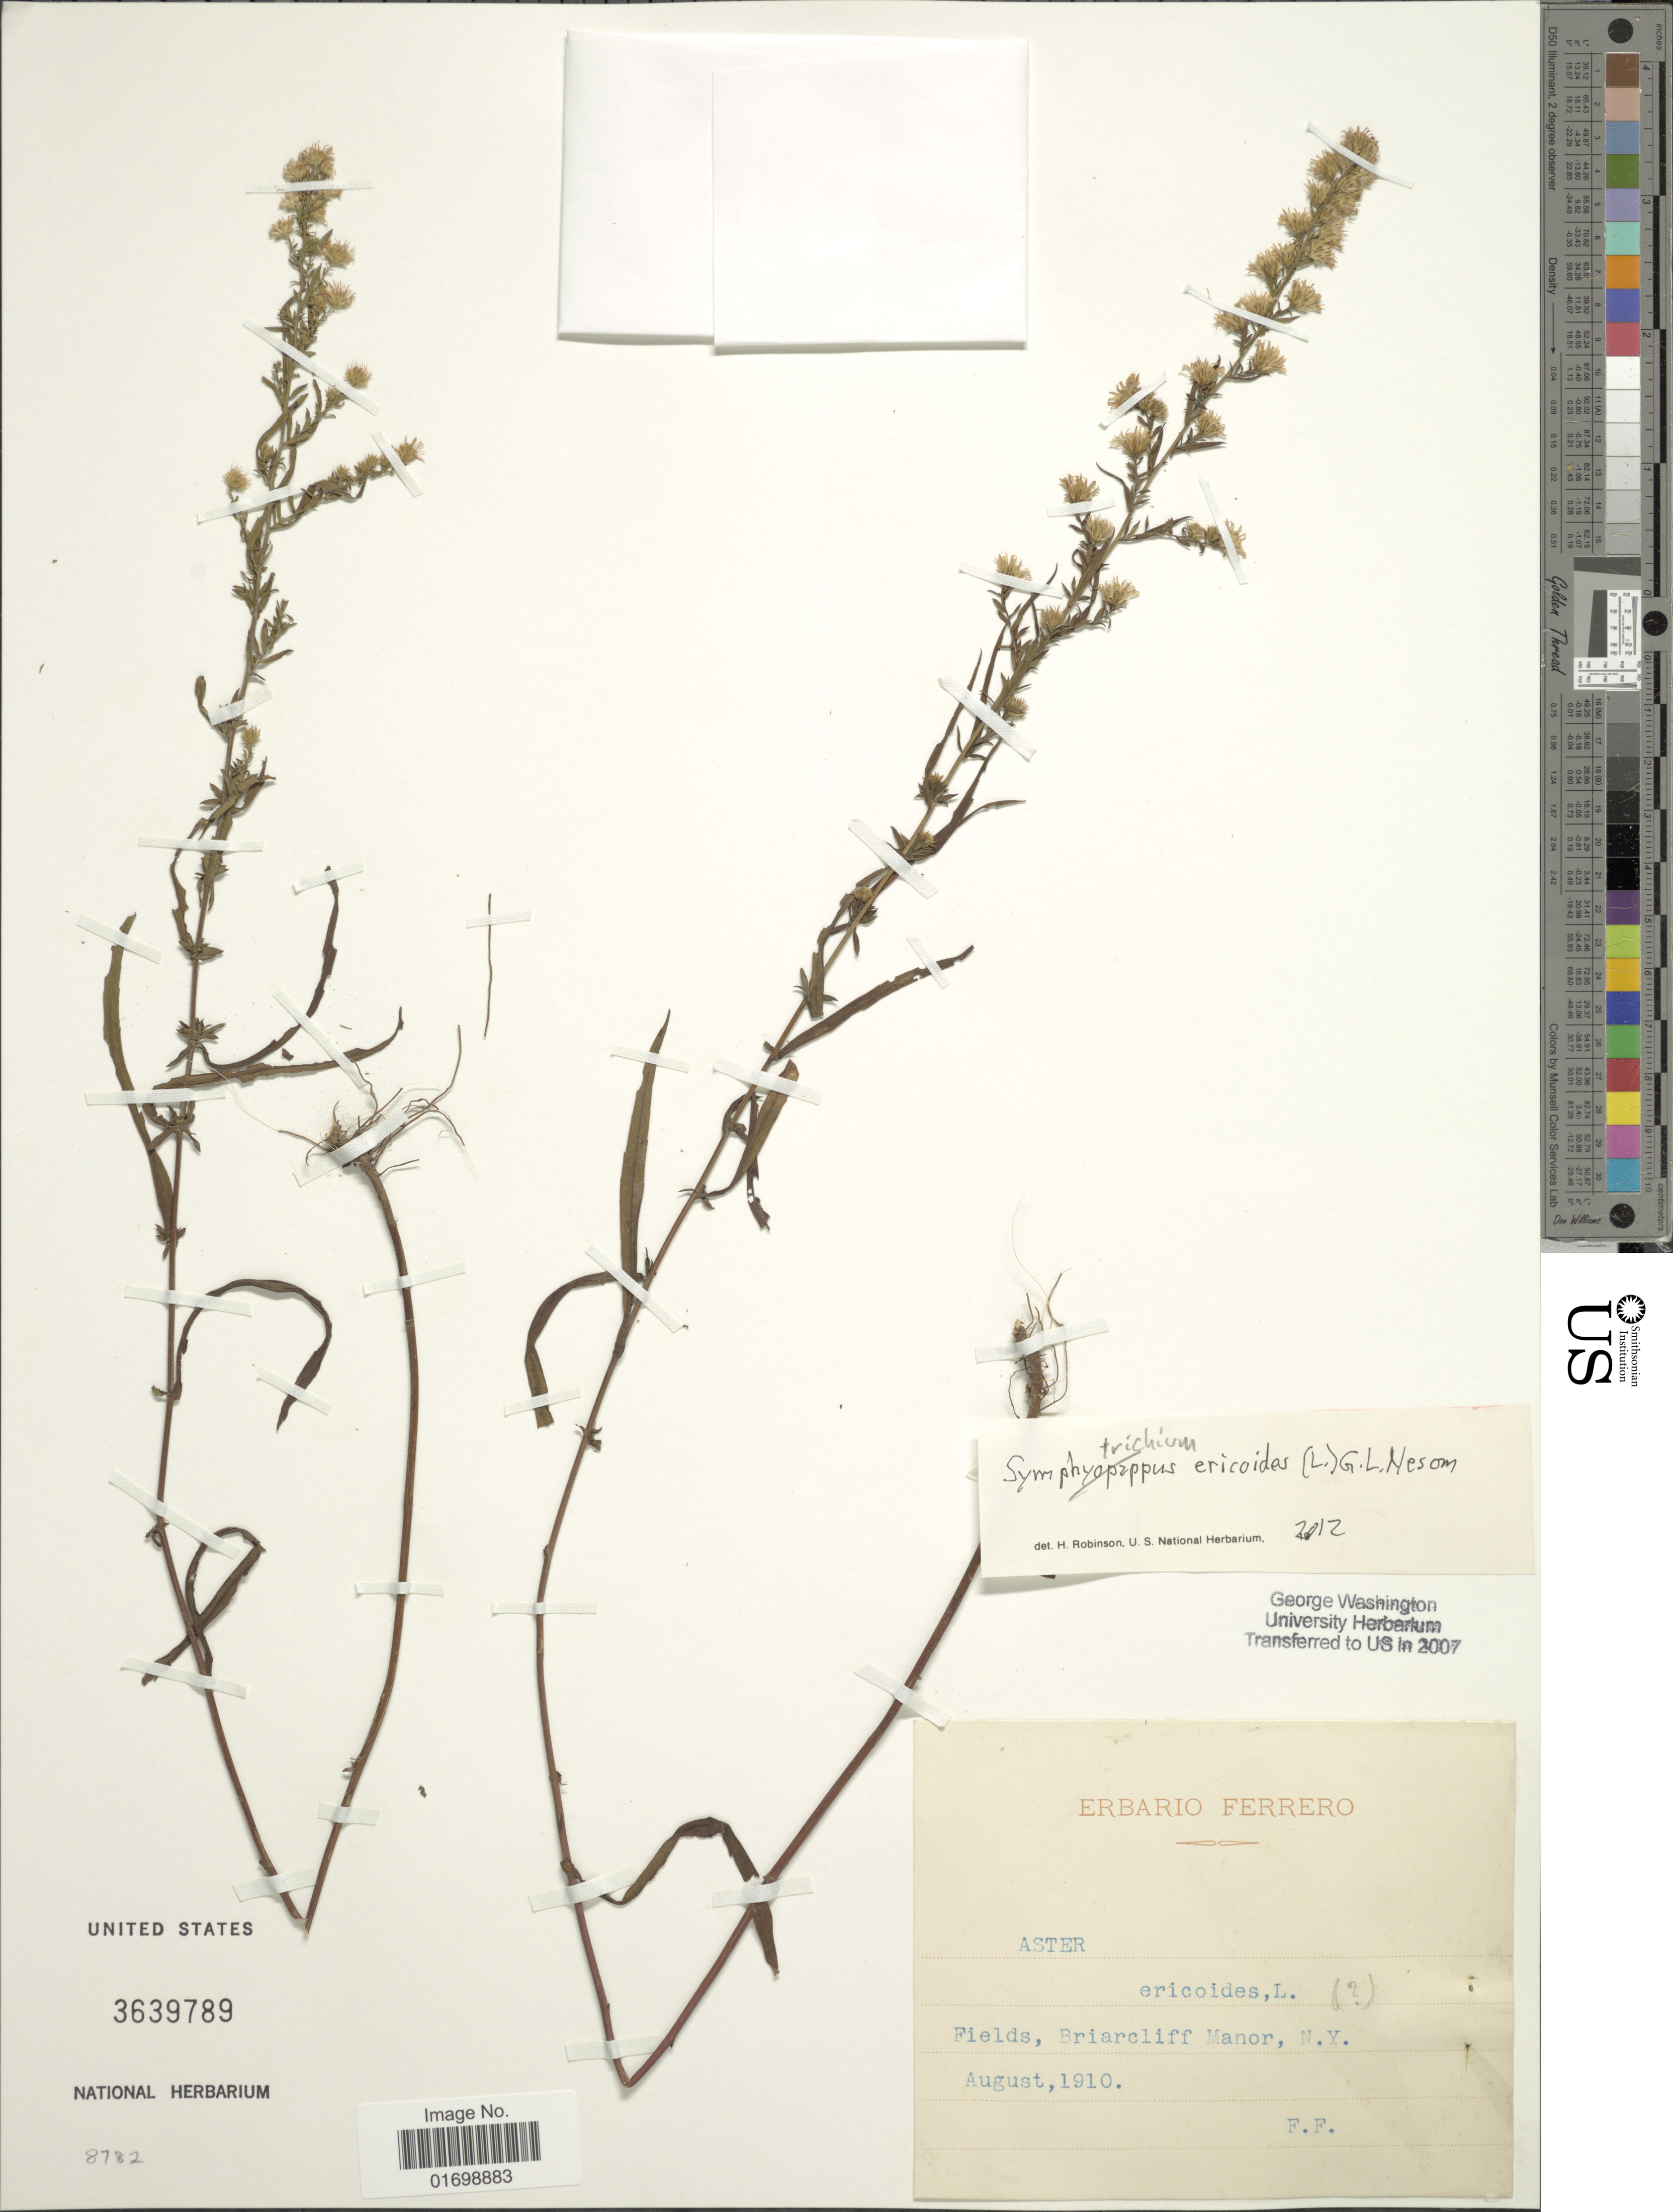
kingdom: Plantae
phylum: Tracheophyta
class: Magnoliopsida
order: Asterales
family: Asteraceae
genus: Symphyotrichum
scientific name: Symphyotrichum ericoides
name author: (L.) G.L. Nesom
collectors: F. Ferrero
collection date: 1910-08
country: United States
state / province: New York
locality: Fields; Briarcliff Manor.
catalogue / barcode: US 3639789